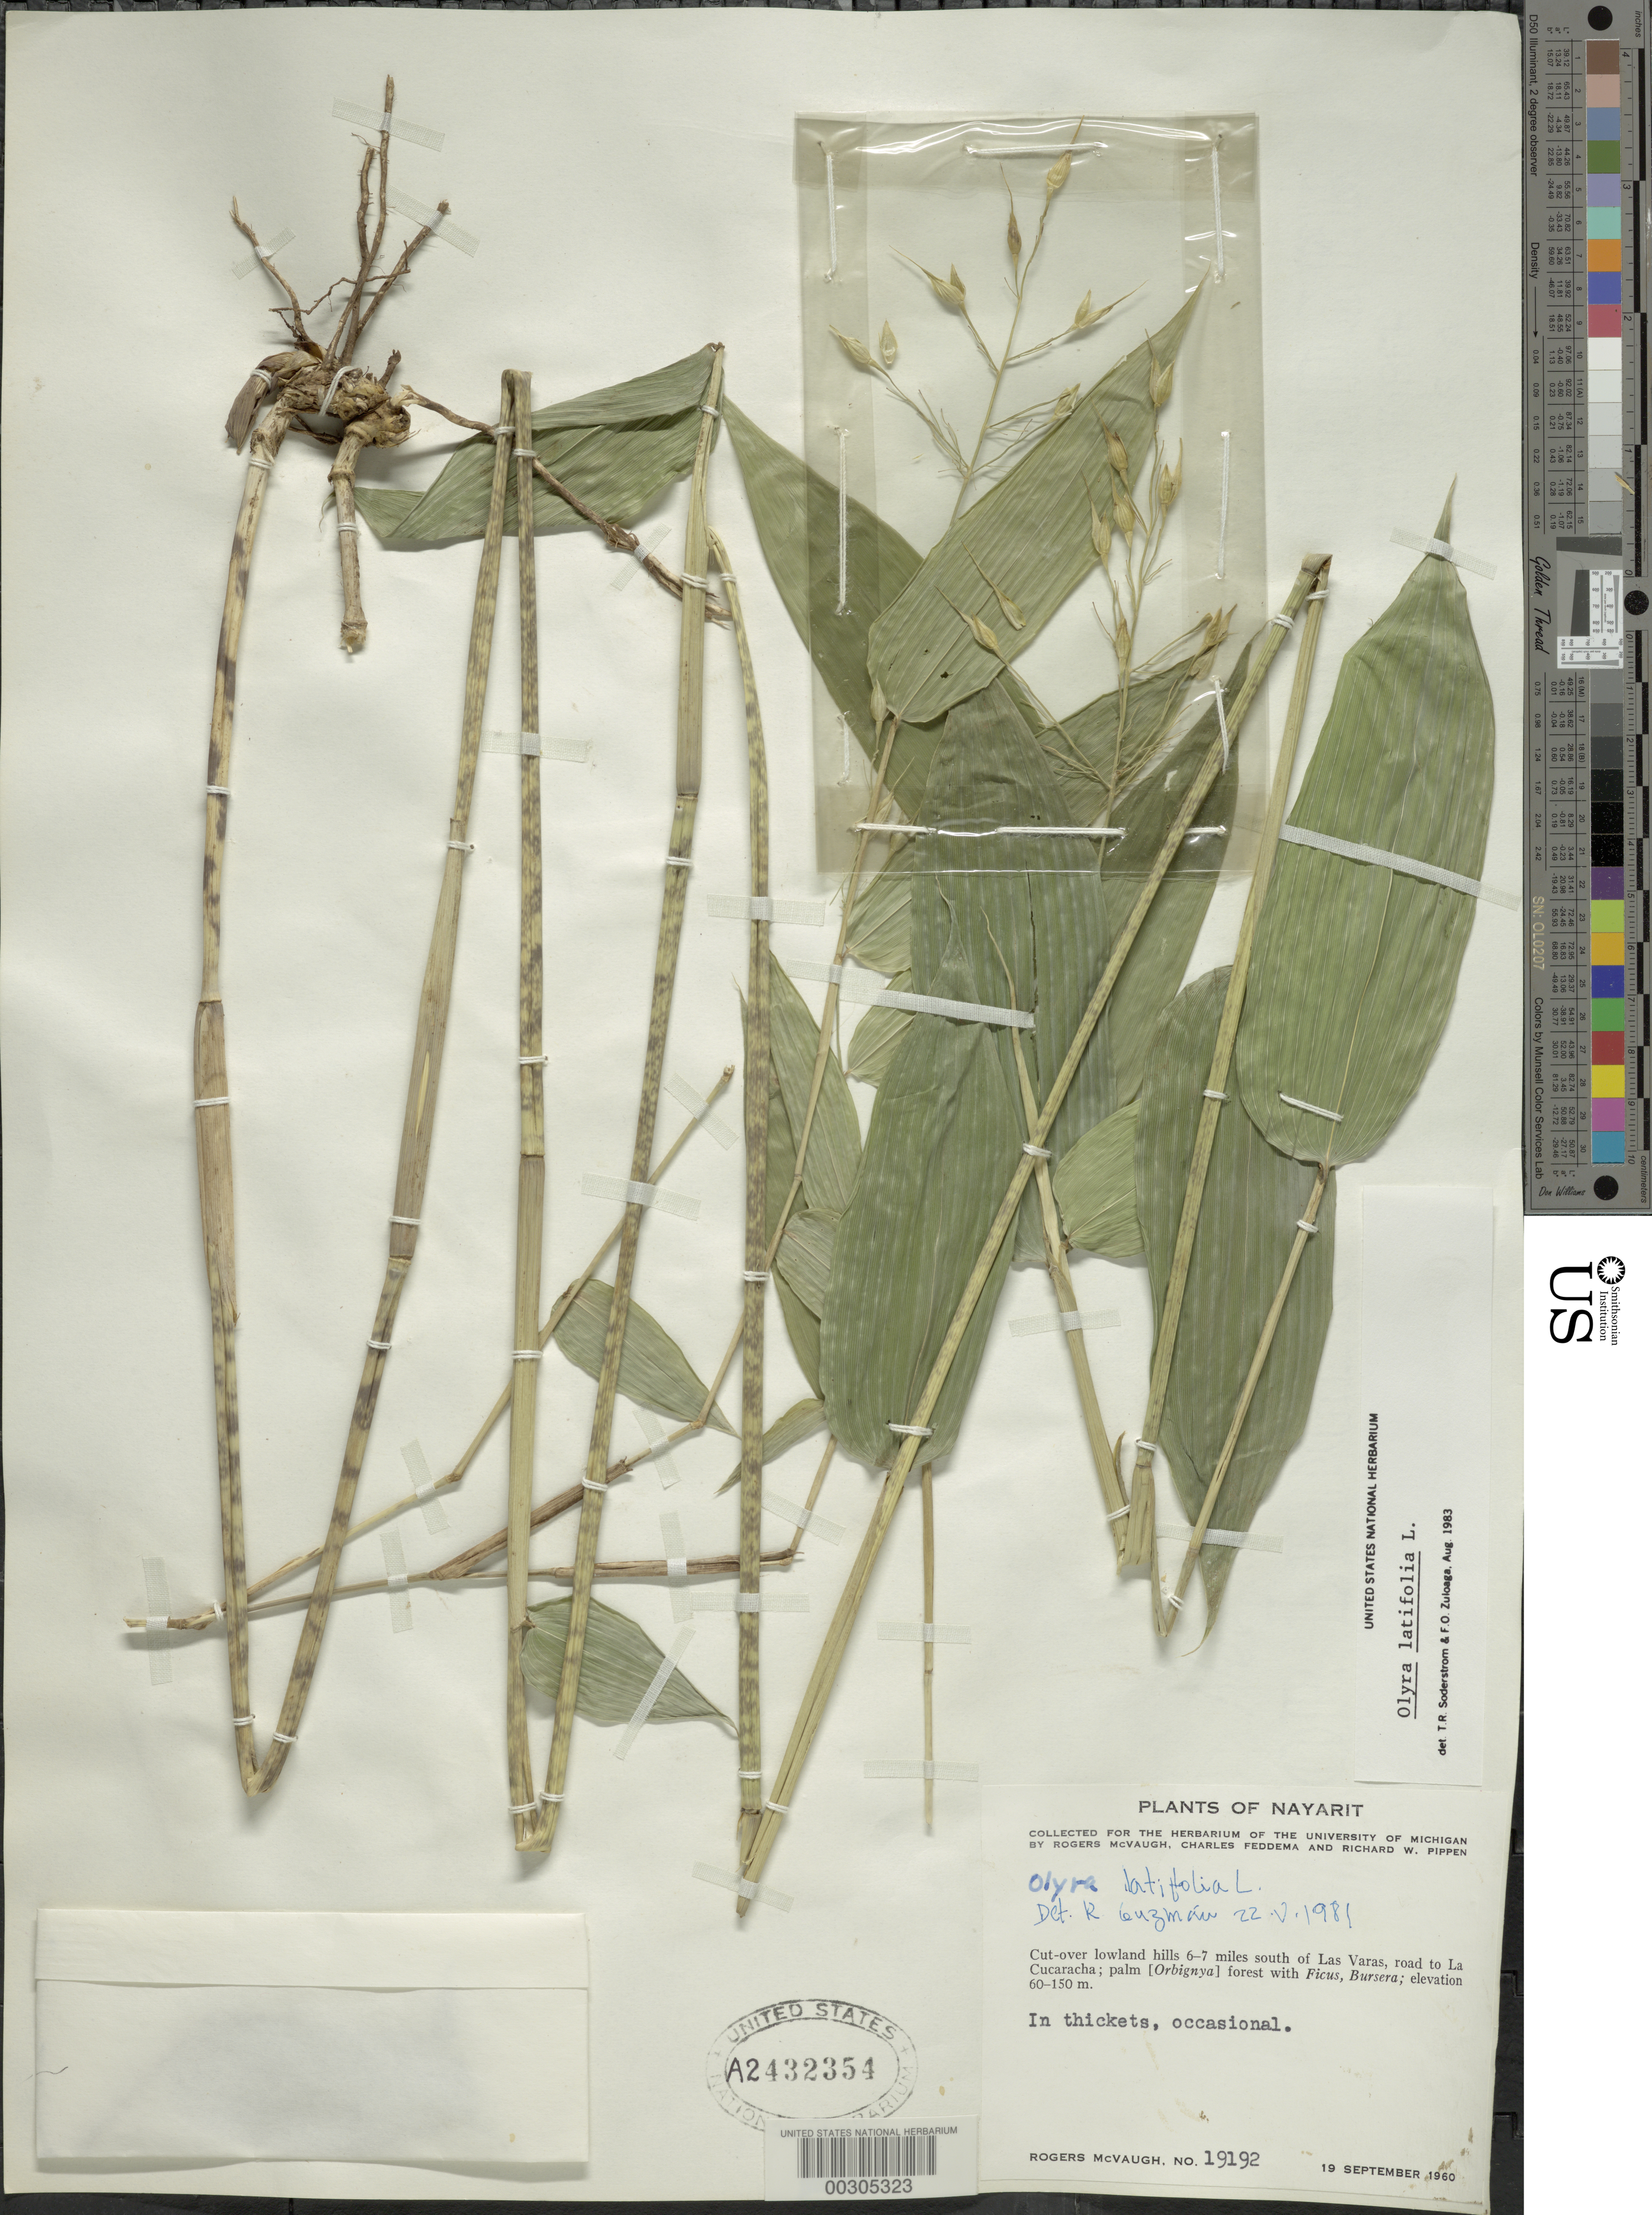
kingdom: Plantae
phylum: Tracheophyta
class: Liliopsida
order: Poales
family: Poaceae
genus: Olyra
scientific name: Olyra latifolia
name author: L.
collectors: R. McVaugh, C. Feddema & R. W. Pippen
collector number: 19192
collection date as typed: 19 Sep 1960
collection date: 1960-09-19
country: Mexico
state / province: Nayarit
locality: La cucaracha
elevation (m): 60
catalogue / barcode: US 2432354A